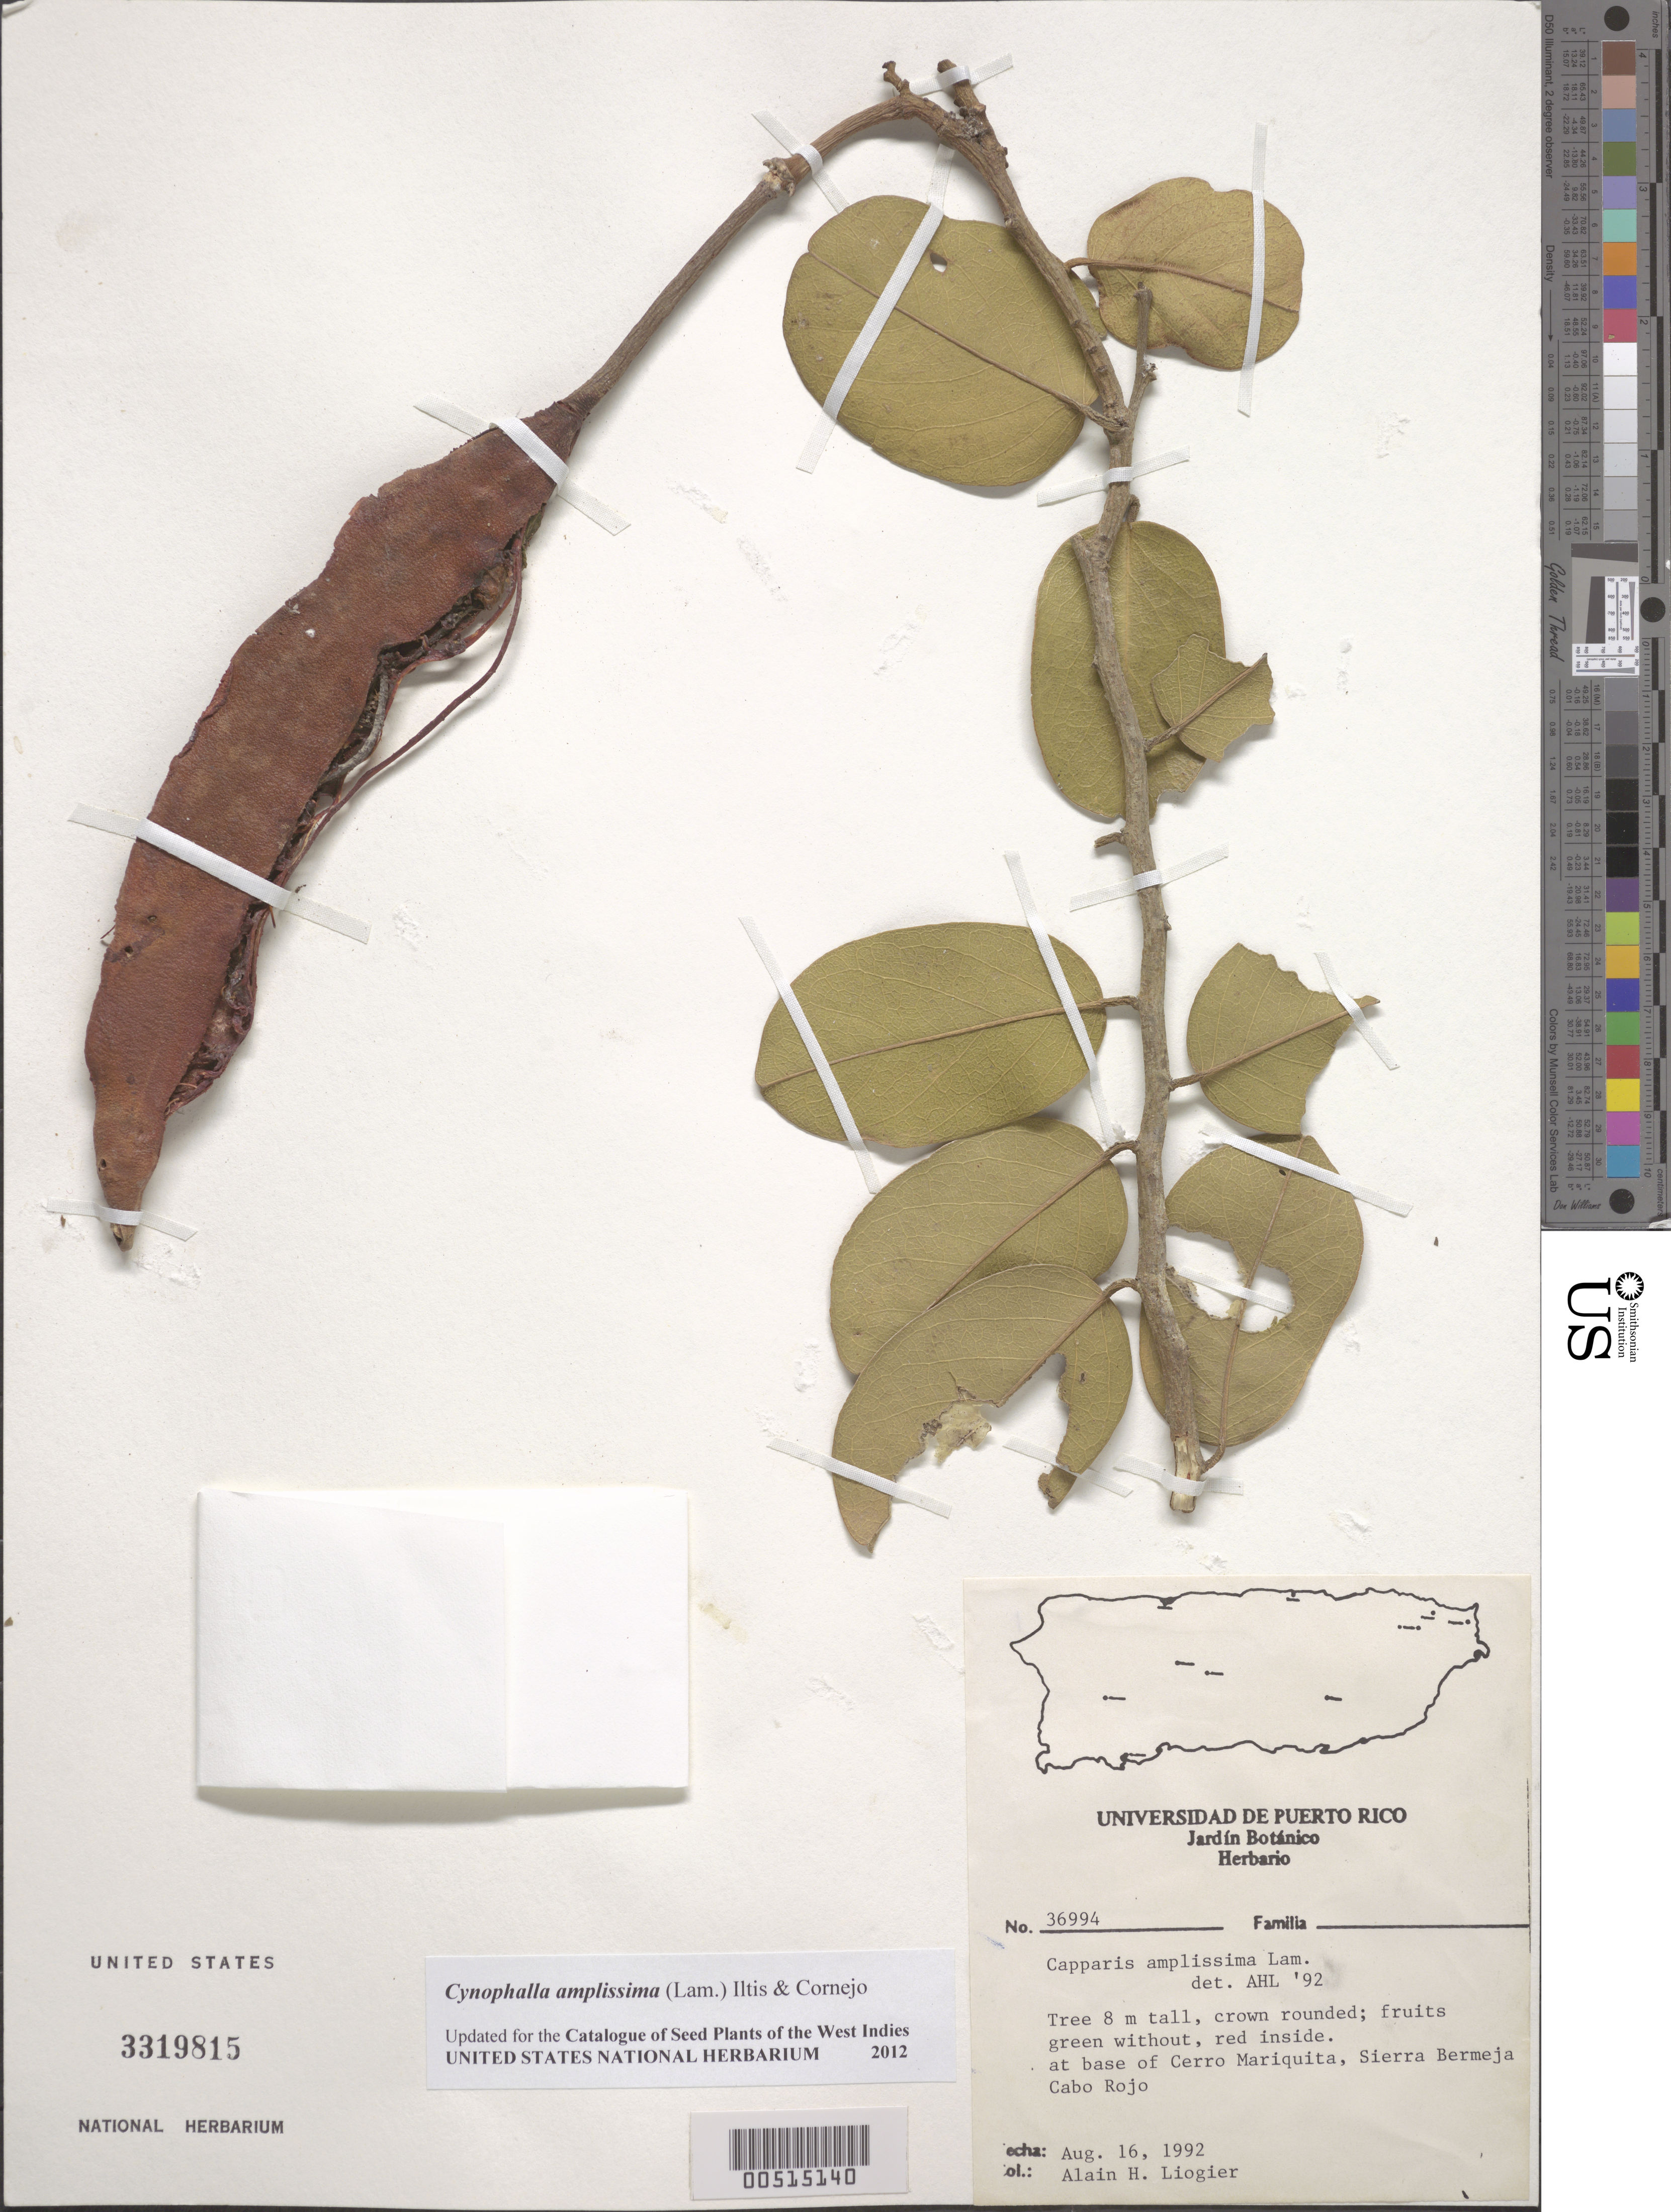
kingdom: Plantae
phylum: Tracheophyta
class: Magnoliopsida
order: Brassicales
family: Capparaceae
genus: Capparis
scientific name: Capparis amplissima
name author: Lam.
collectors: A. H. Liogier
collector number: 36994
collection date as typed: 16 Aug 1992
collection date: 1992-08-16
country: Puerto Rico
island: Greater Antilles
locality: Cerro Mariquita, Sierra Bermeja, Cabo Rojo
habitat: Base of Cerro Mariquita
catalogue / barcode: US 3319815